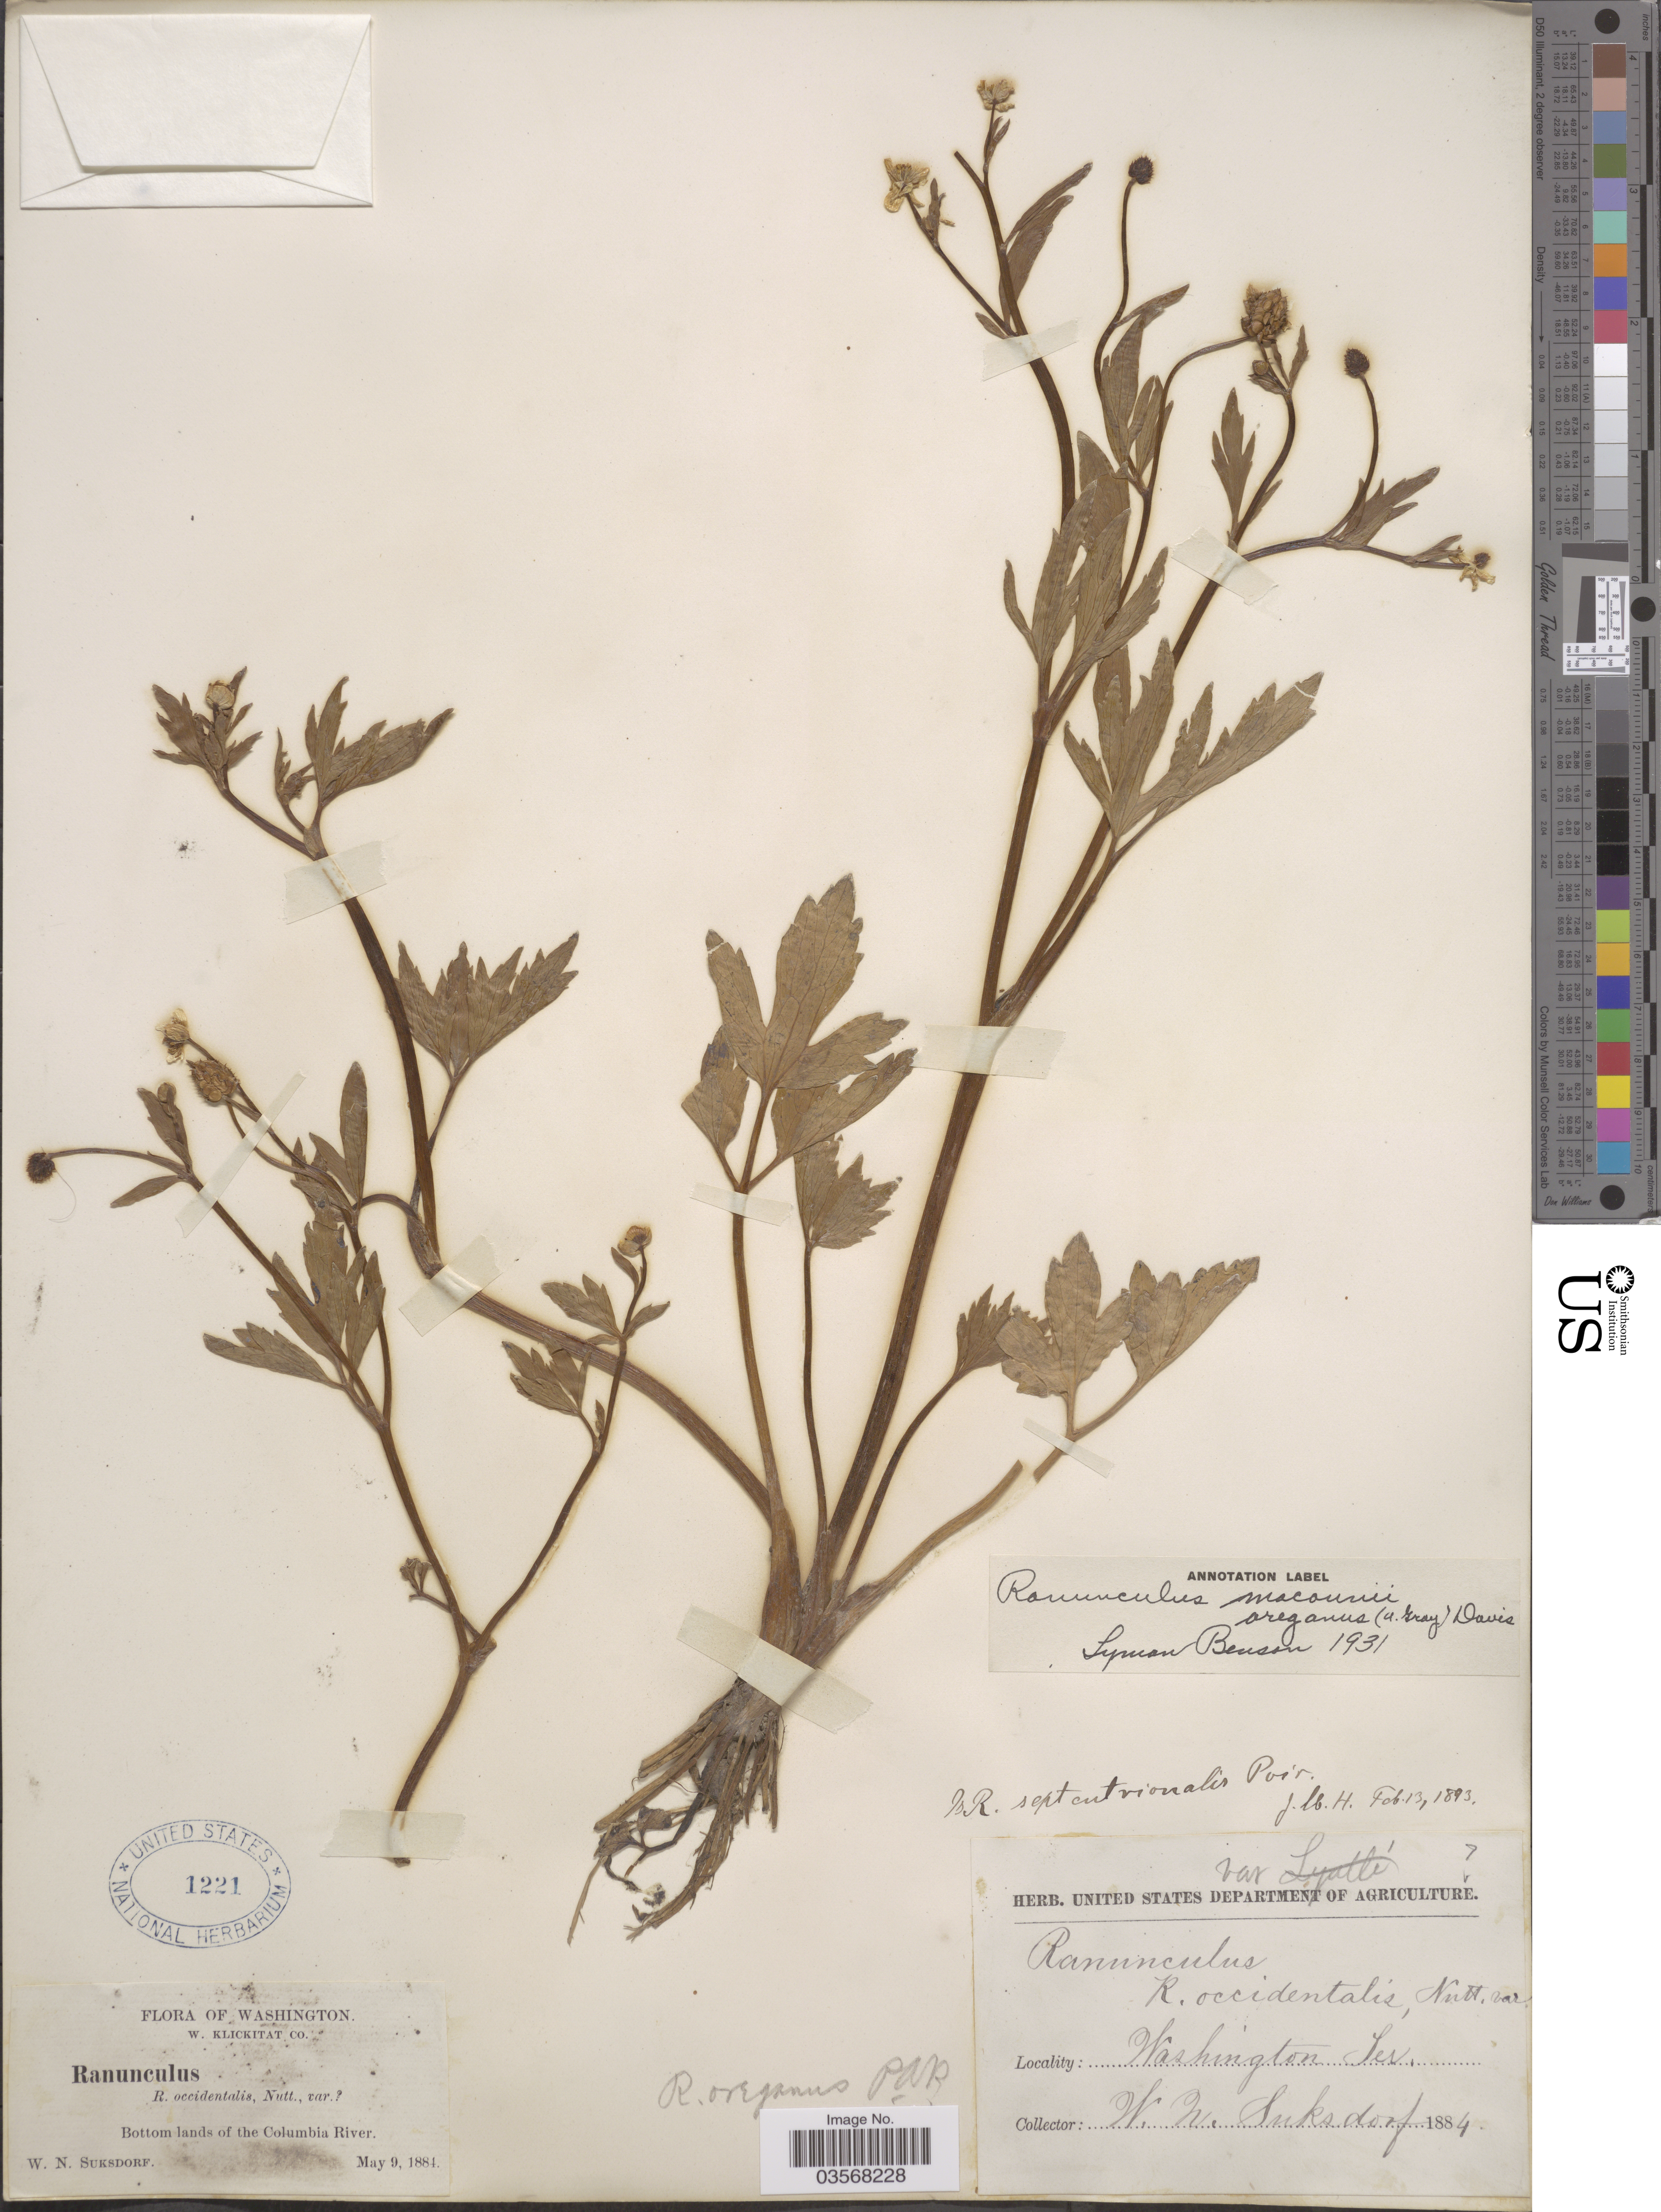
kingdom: Plantae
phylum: Tracheophyta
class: Magnoliopsida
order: Ranunculales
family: Ranunculaceae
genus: Ranunculus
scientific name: Ranunculus oreganus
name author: (A. Gray) J.T. Howell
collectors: W. N. Suksdorf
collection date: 1884-05-09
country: United States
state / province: Washington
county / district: Klickitat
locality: W. Klickitat Co. Bottom lands of the Columbia River. Washington Ter.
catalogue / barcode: US 1221